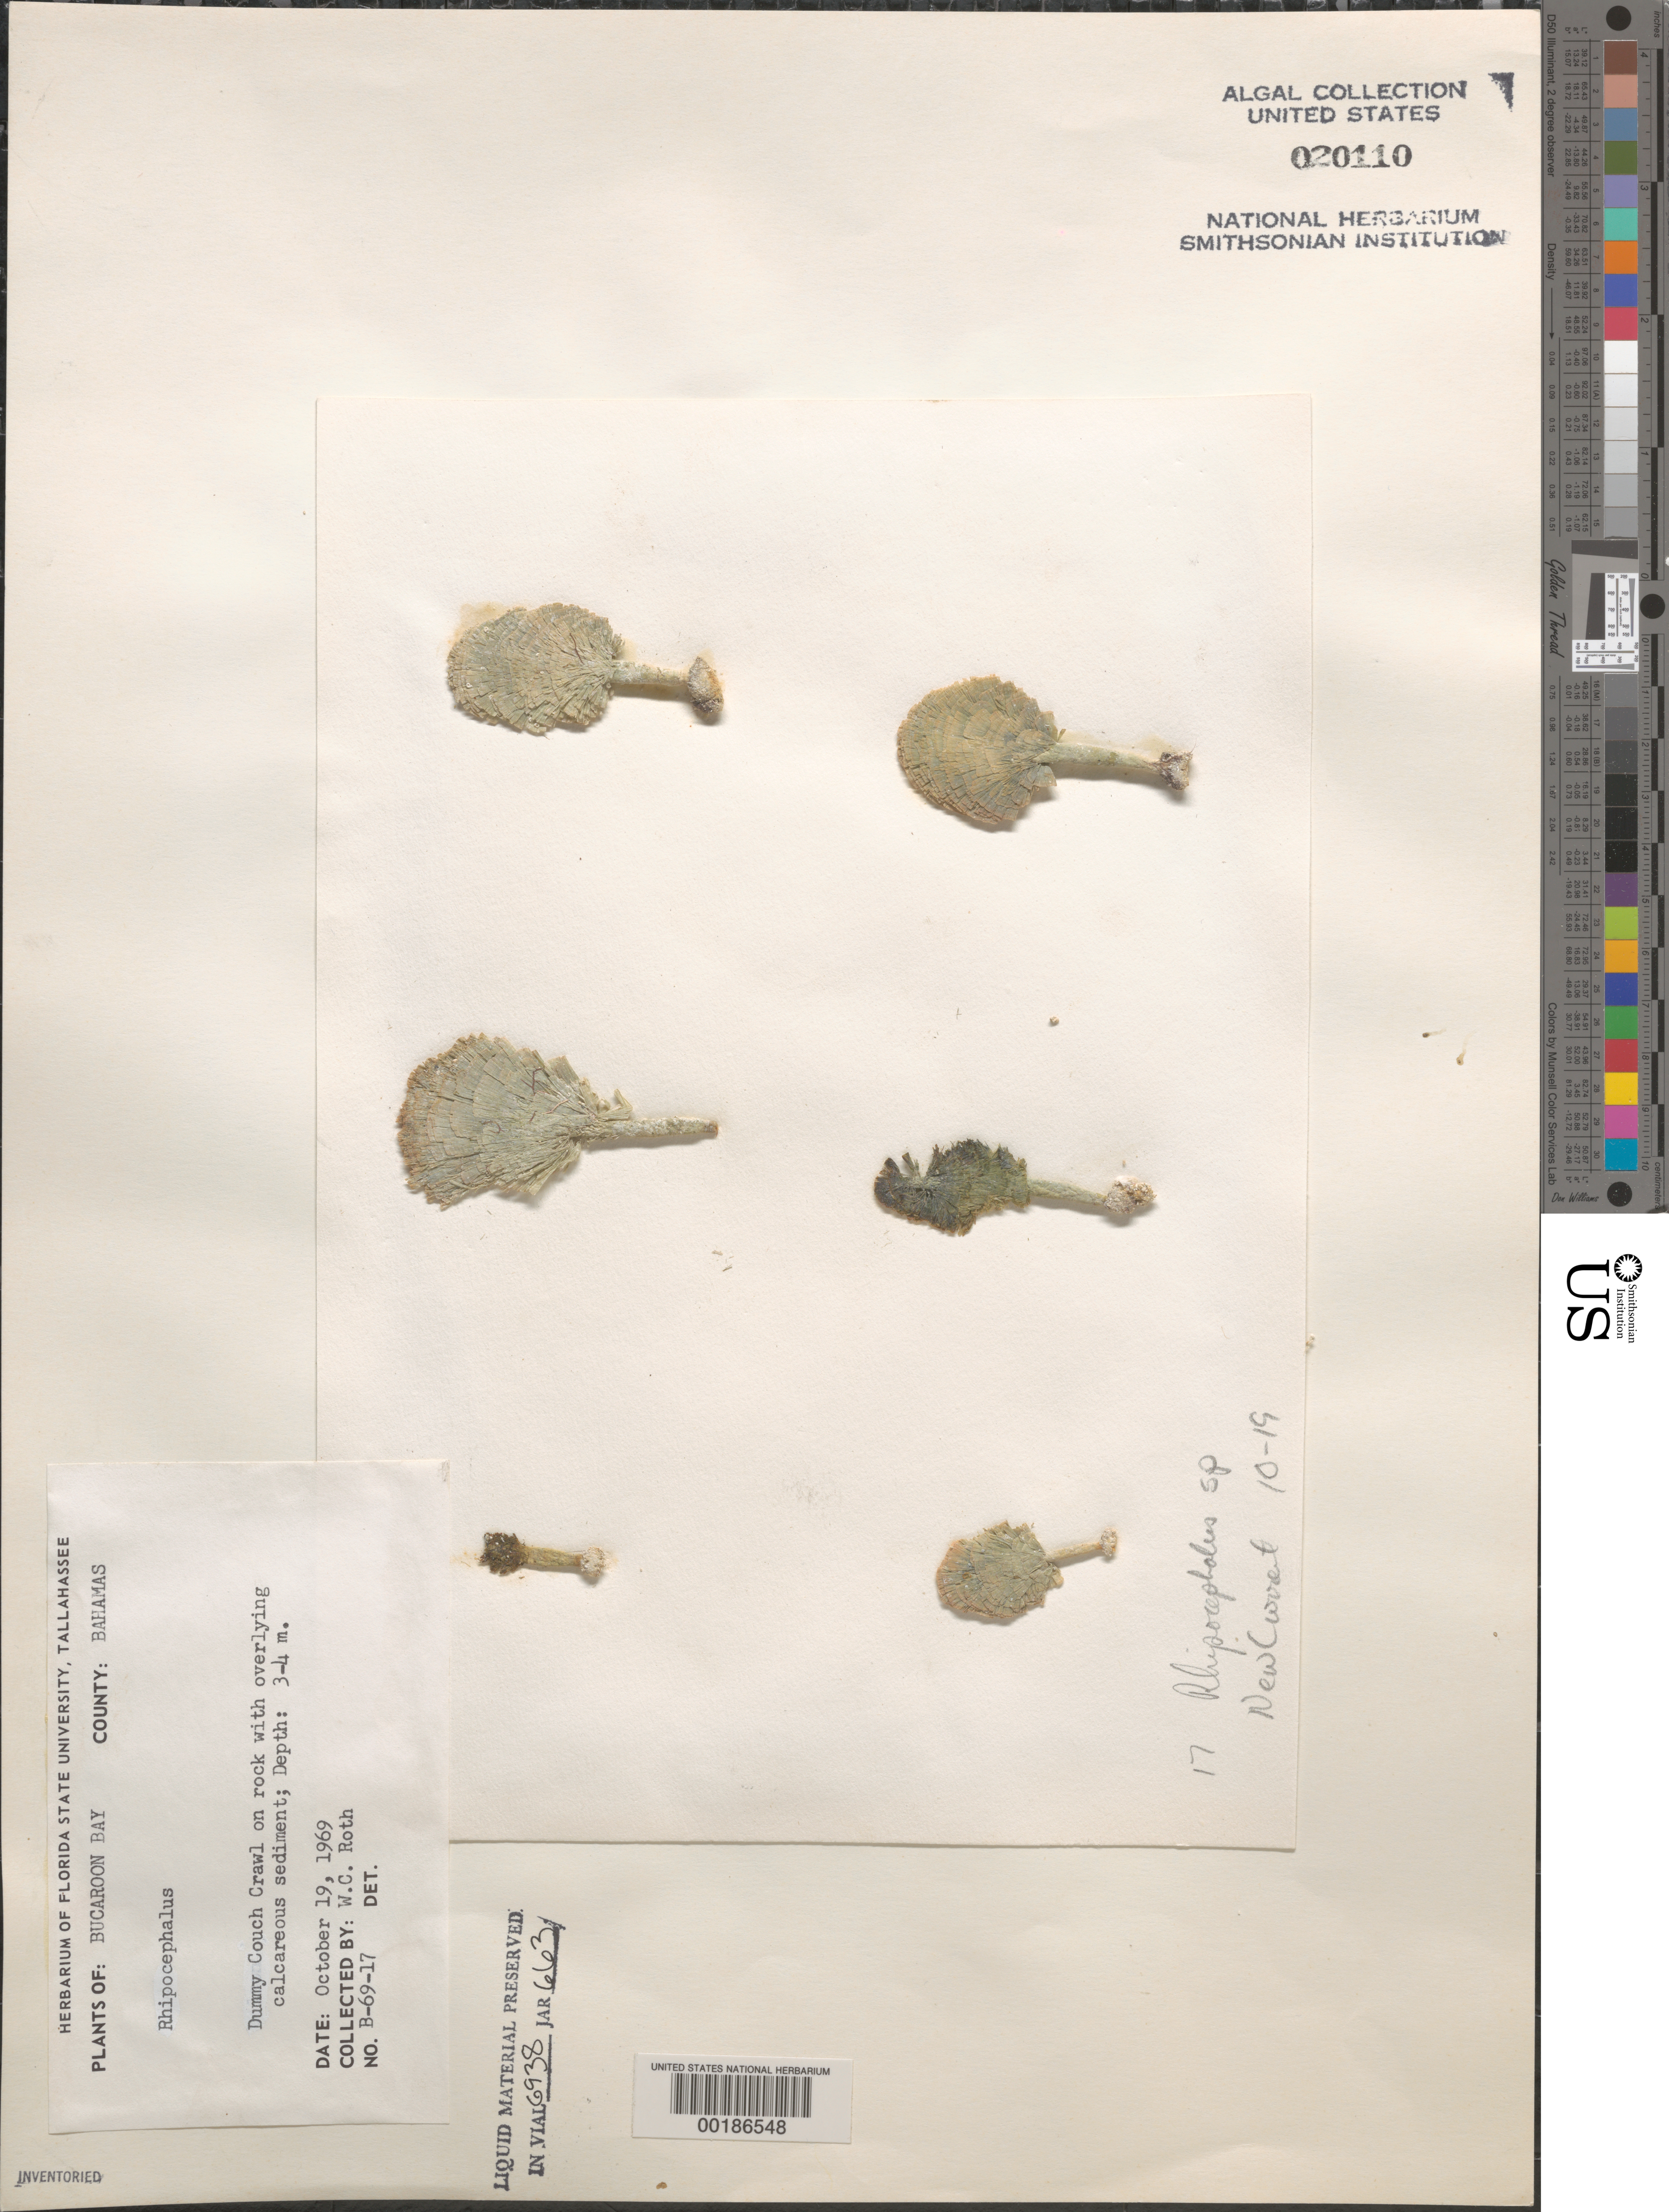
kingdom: Plantae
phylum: Chlorophyta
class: Ulvophyceae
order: Bryopsidales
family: Udoteaceae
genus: Rhipocephalus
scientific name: Rhipocephalus sp.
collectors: W. C. Roth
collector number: B-69-17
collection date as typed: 19 Oct 1969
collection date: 1969-10-19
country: Bahamas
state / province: Abaco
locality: Dummy Couch Crawl, Buckaroon Bay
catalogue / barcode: US 20110